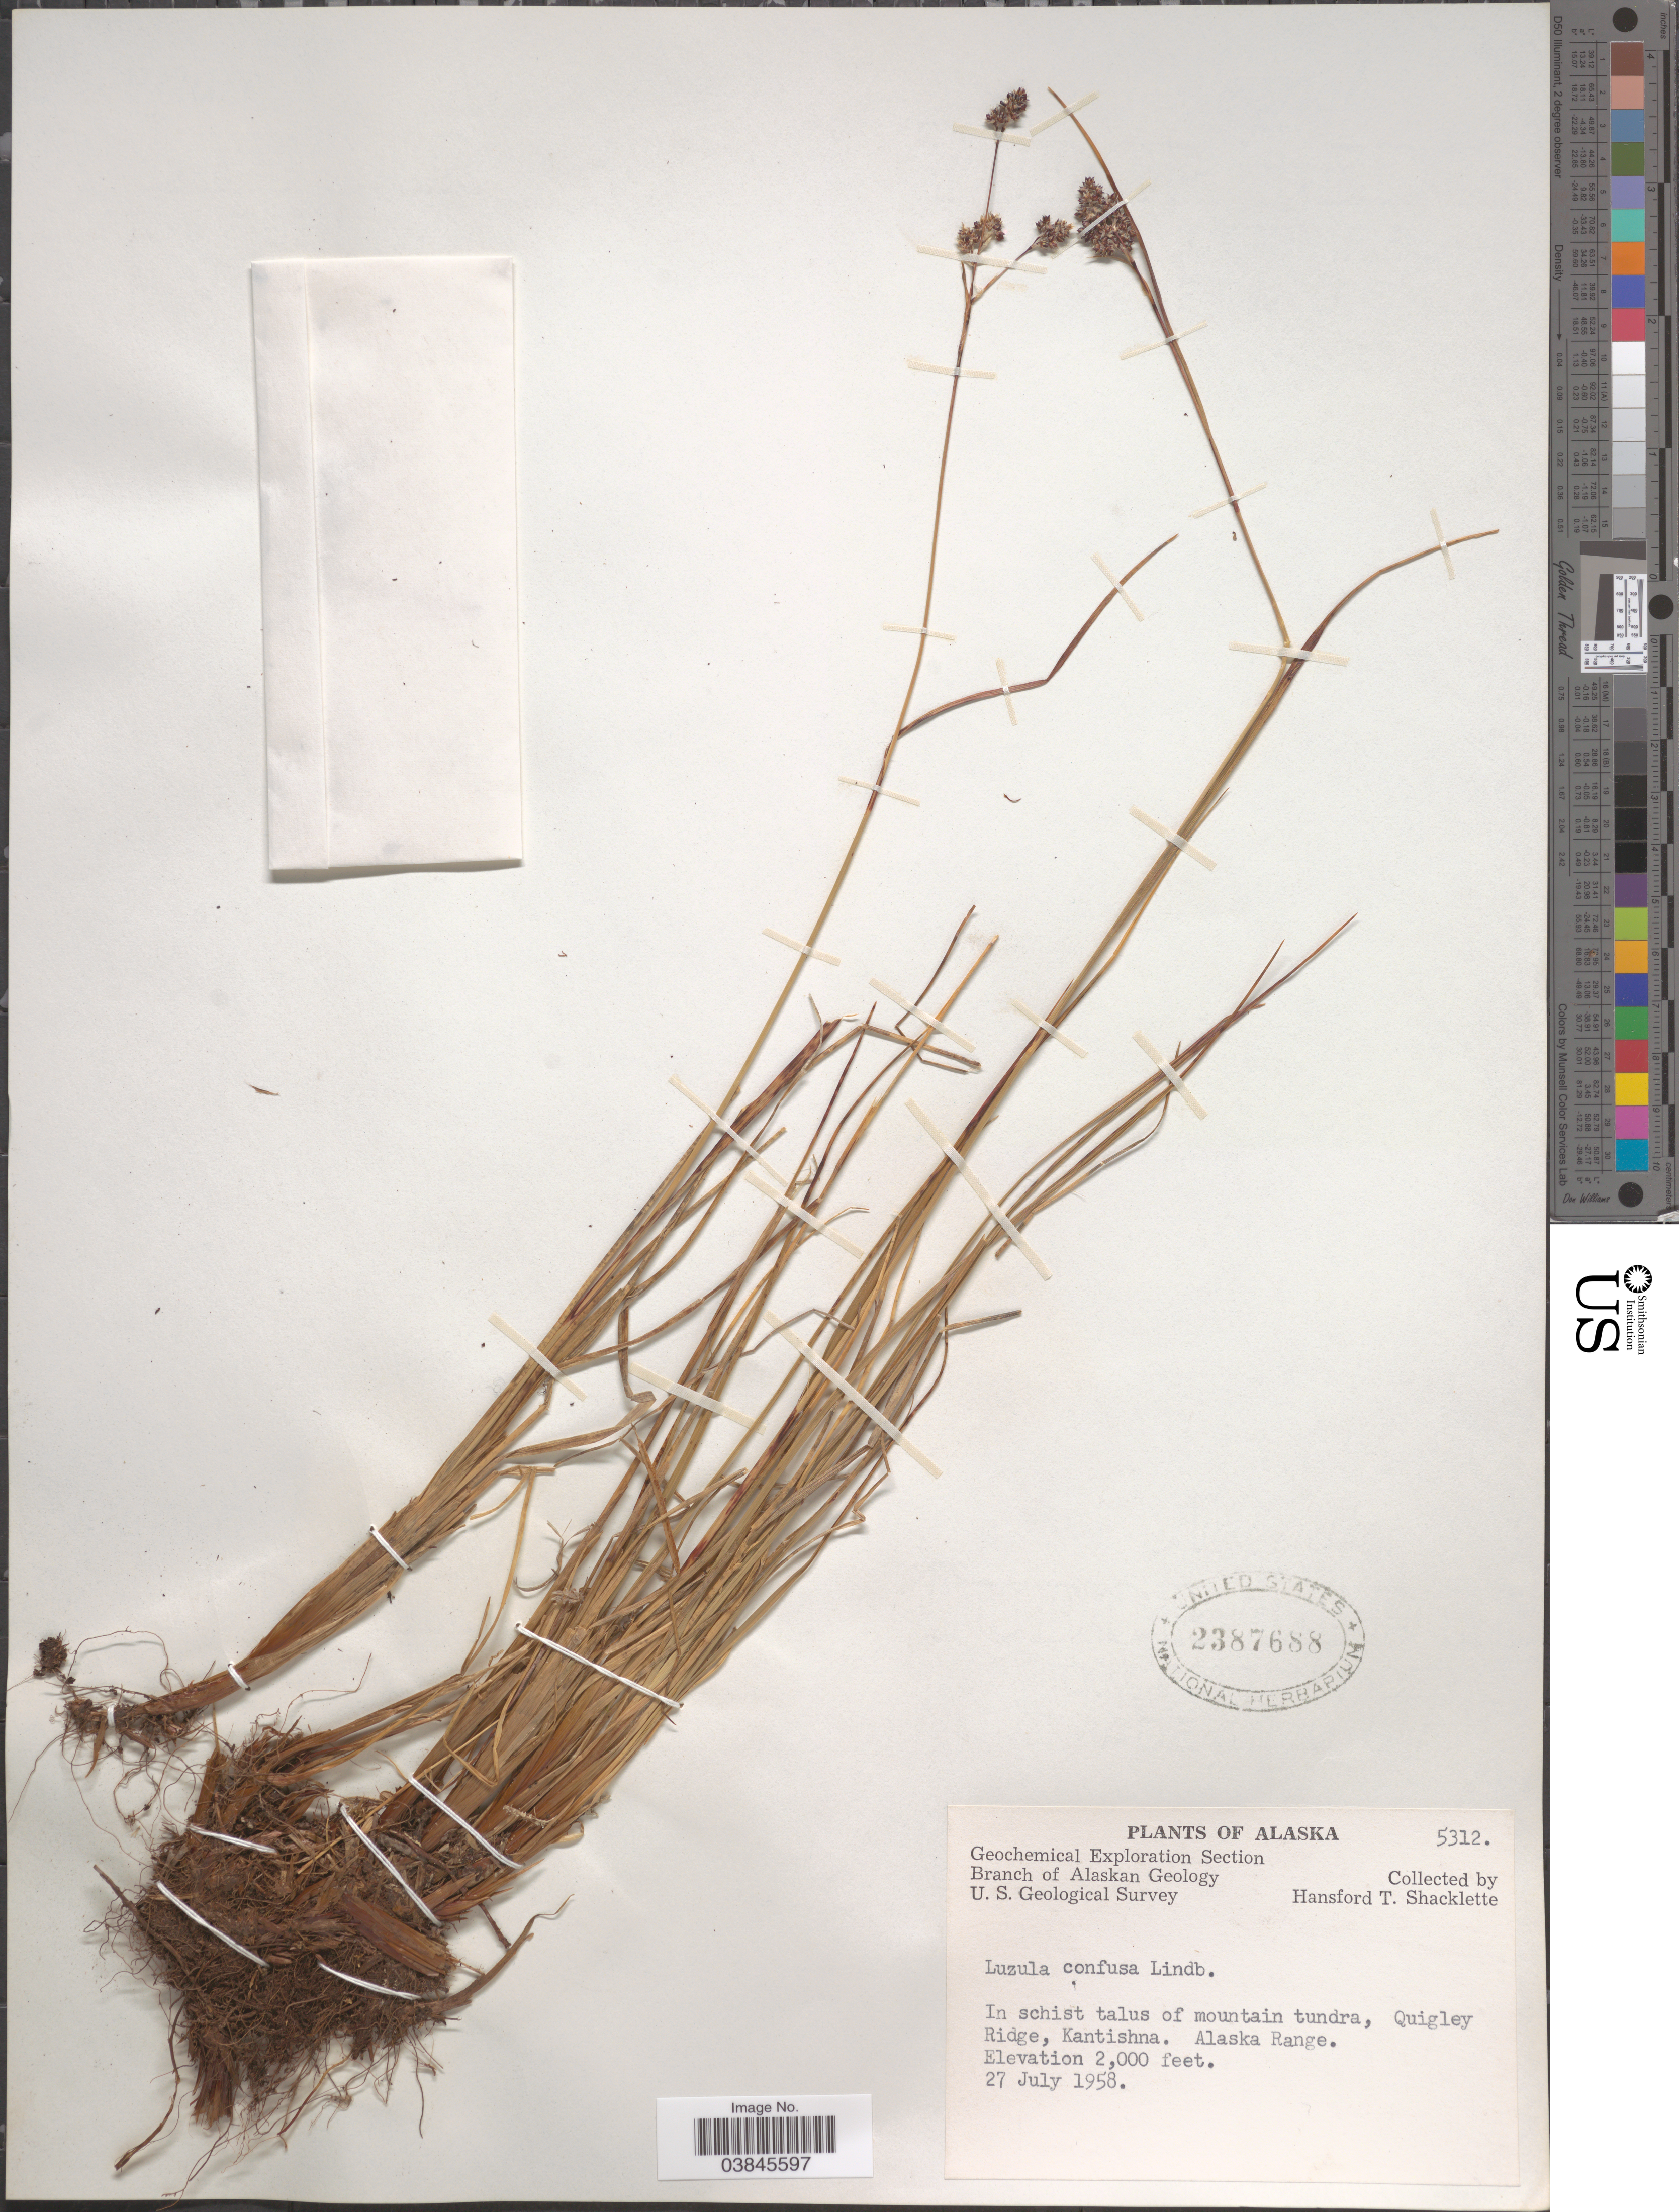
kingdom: Plantae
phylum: Tracheophyta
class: Liliopsida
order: Poales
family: Juncaceae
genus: Luzula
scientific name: Luzula confusa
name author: Lindeb.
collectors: H. Shacklette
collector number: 5312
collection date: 1958-07-27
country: United States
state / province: Alaska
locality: In schist talus of mountain tundra, Quigley Ridge, Kantishna. Alaska Range.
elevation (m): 610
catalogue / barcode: US 2387688